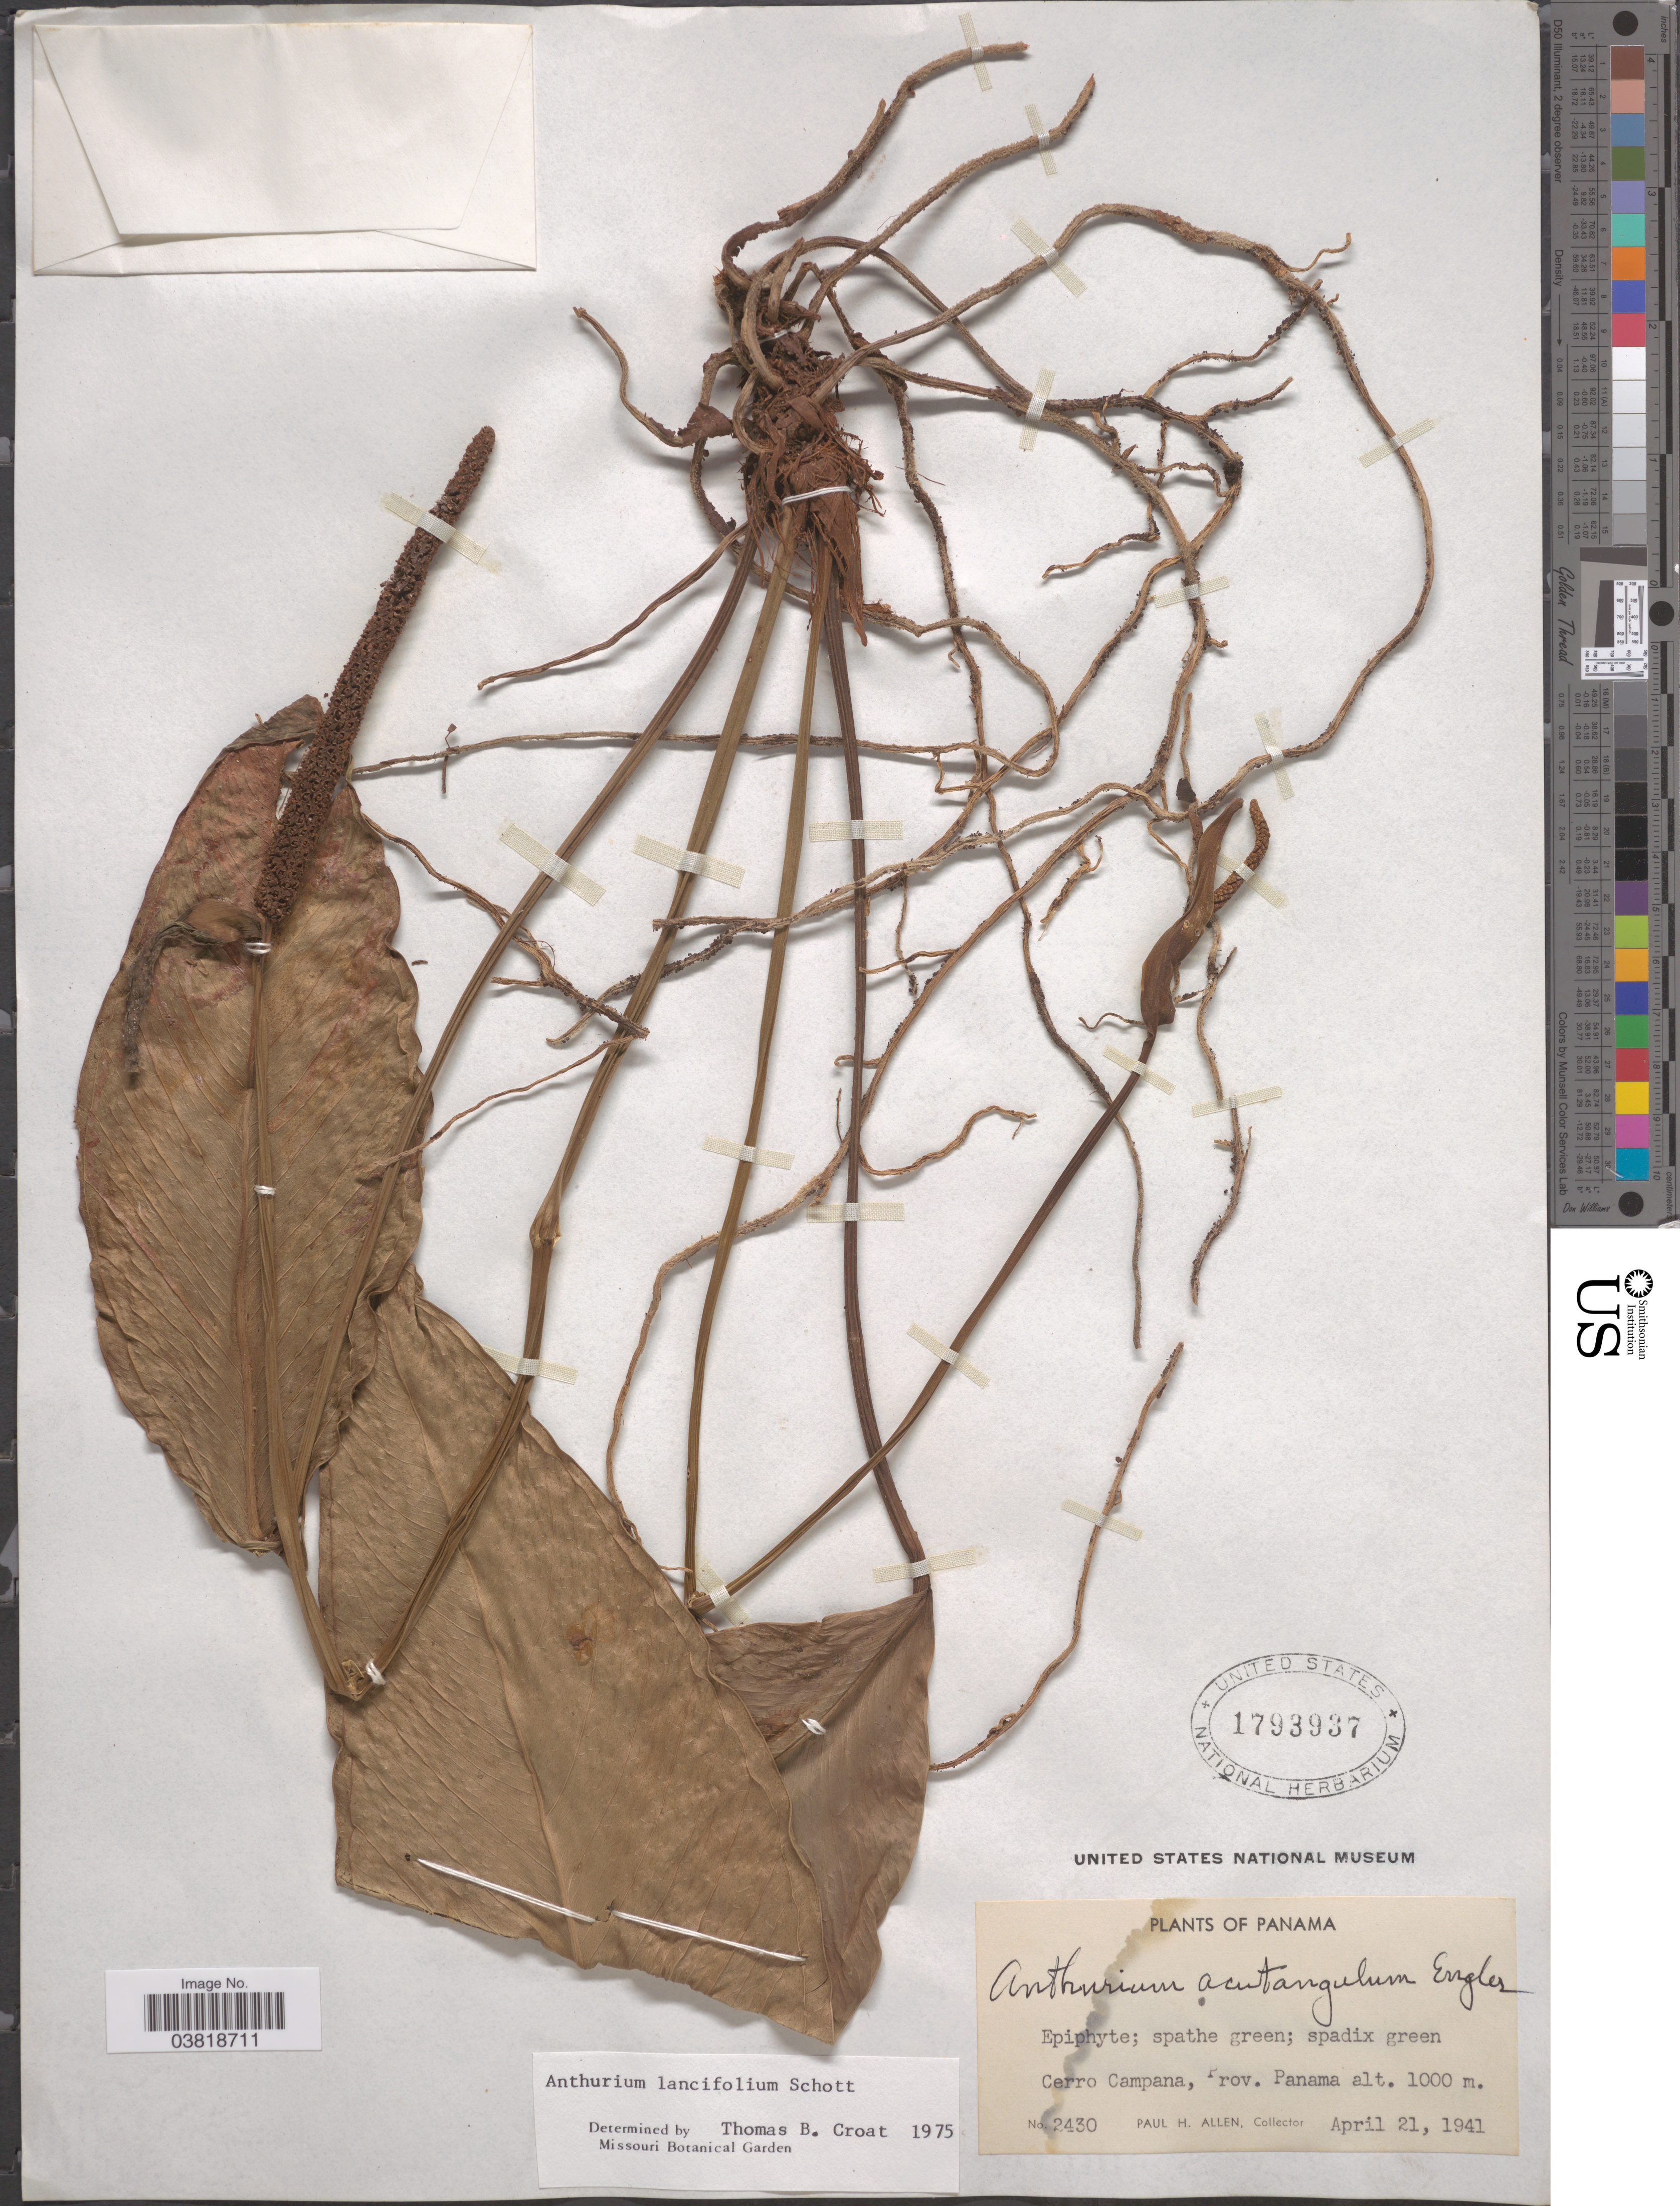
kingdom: Plantae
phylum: Tracheophyta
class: Liliopsida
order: Alismatales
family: Araceae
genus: Anthurium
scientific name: Anthurium lancifolium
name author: Schott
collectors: P. H. Allen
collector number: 2430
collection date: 1941-04-21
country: Panama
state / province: Panamá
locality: Cerro Campana.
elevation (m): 1000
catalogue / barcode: US 1793937